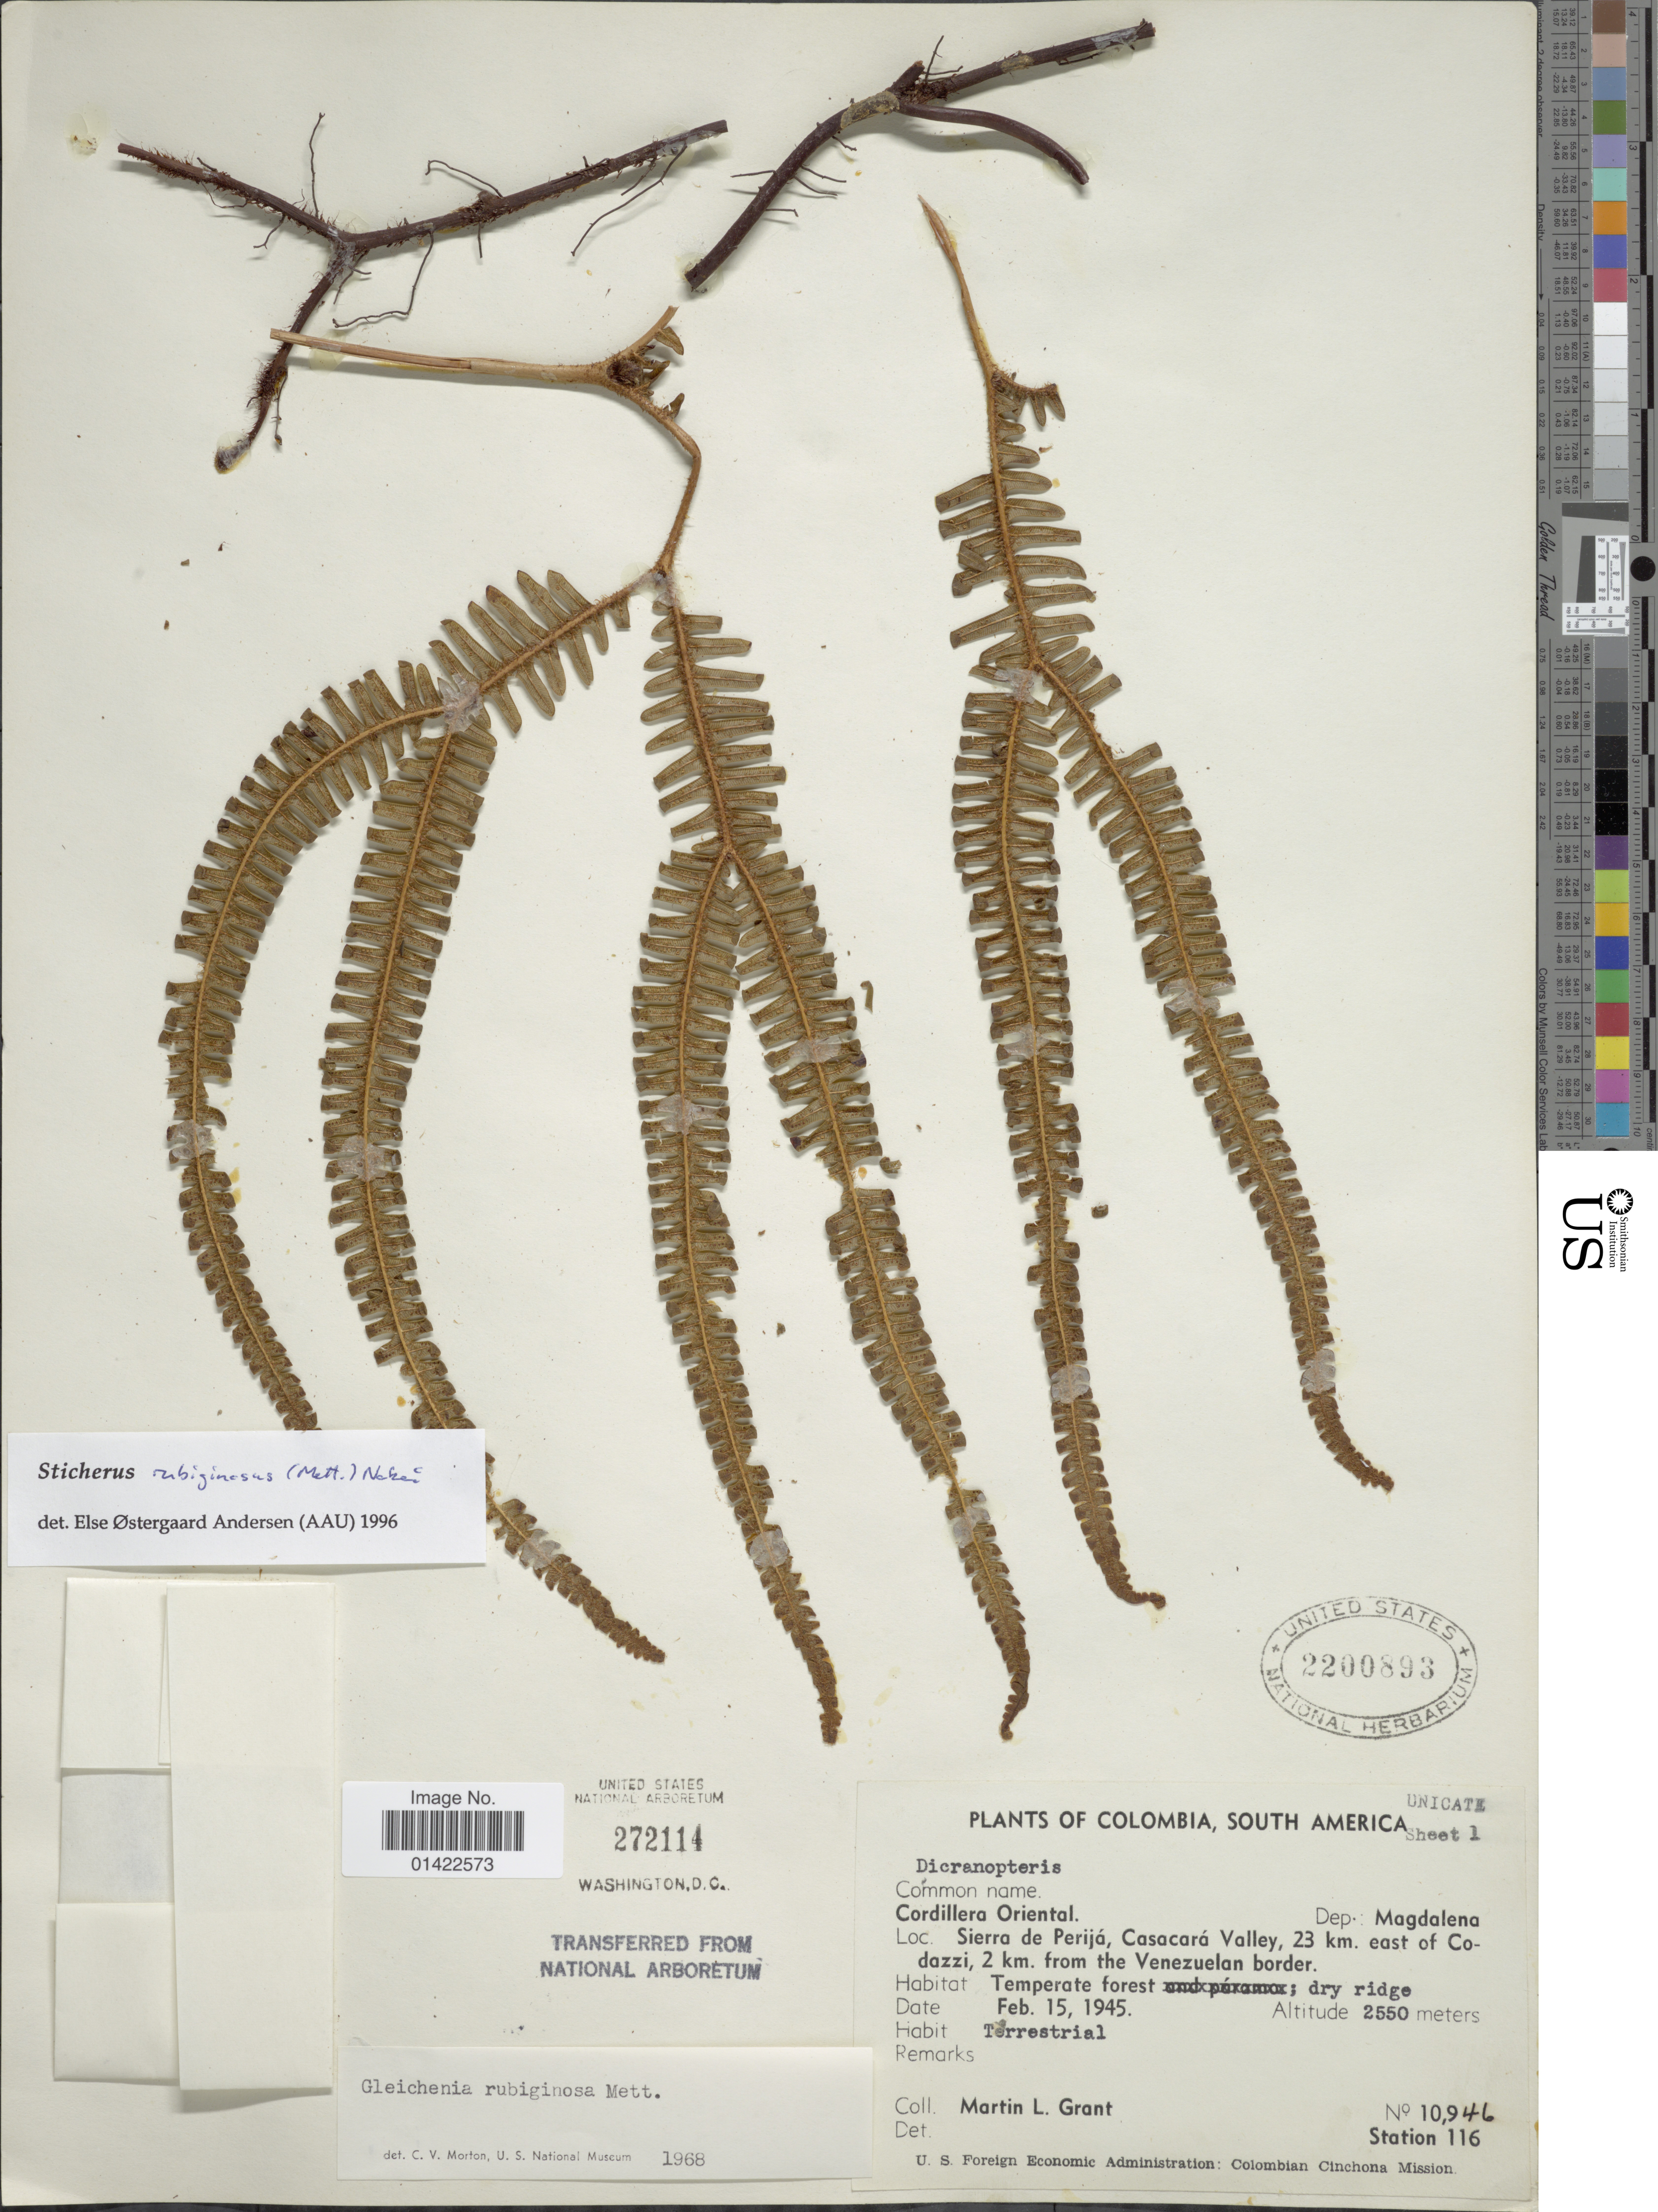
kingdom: Plantae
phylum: Tracheophyta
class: Polypodiopsida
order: Gleicheniales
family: Gleicheniaceae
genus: Sticherus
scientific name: Sticherus rubiginosus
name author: (Mett.) Nakai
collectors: M. L. Grant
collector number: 10946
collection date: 1945-02-15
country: Colombia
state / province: Magdalena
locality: Cordillera Oriental. Sierra de Perijá, Casacará Valley, 23 km. east of Codazzi, 2 km. from the Venezuelan border.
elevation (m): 2550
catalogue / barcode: US 2200893